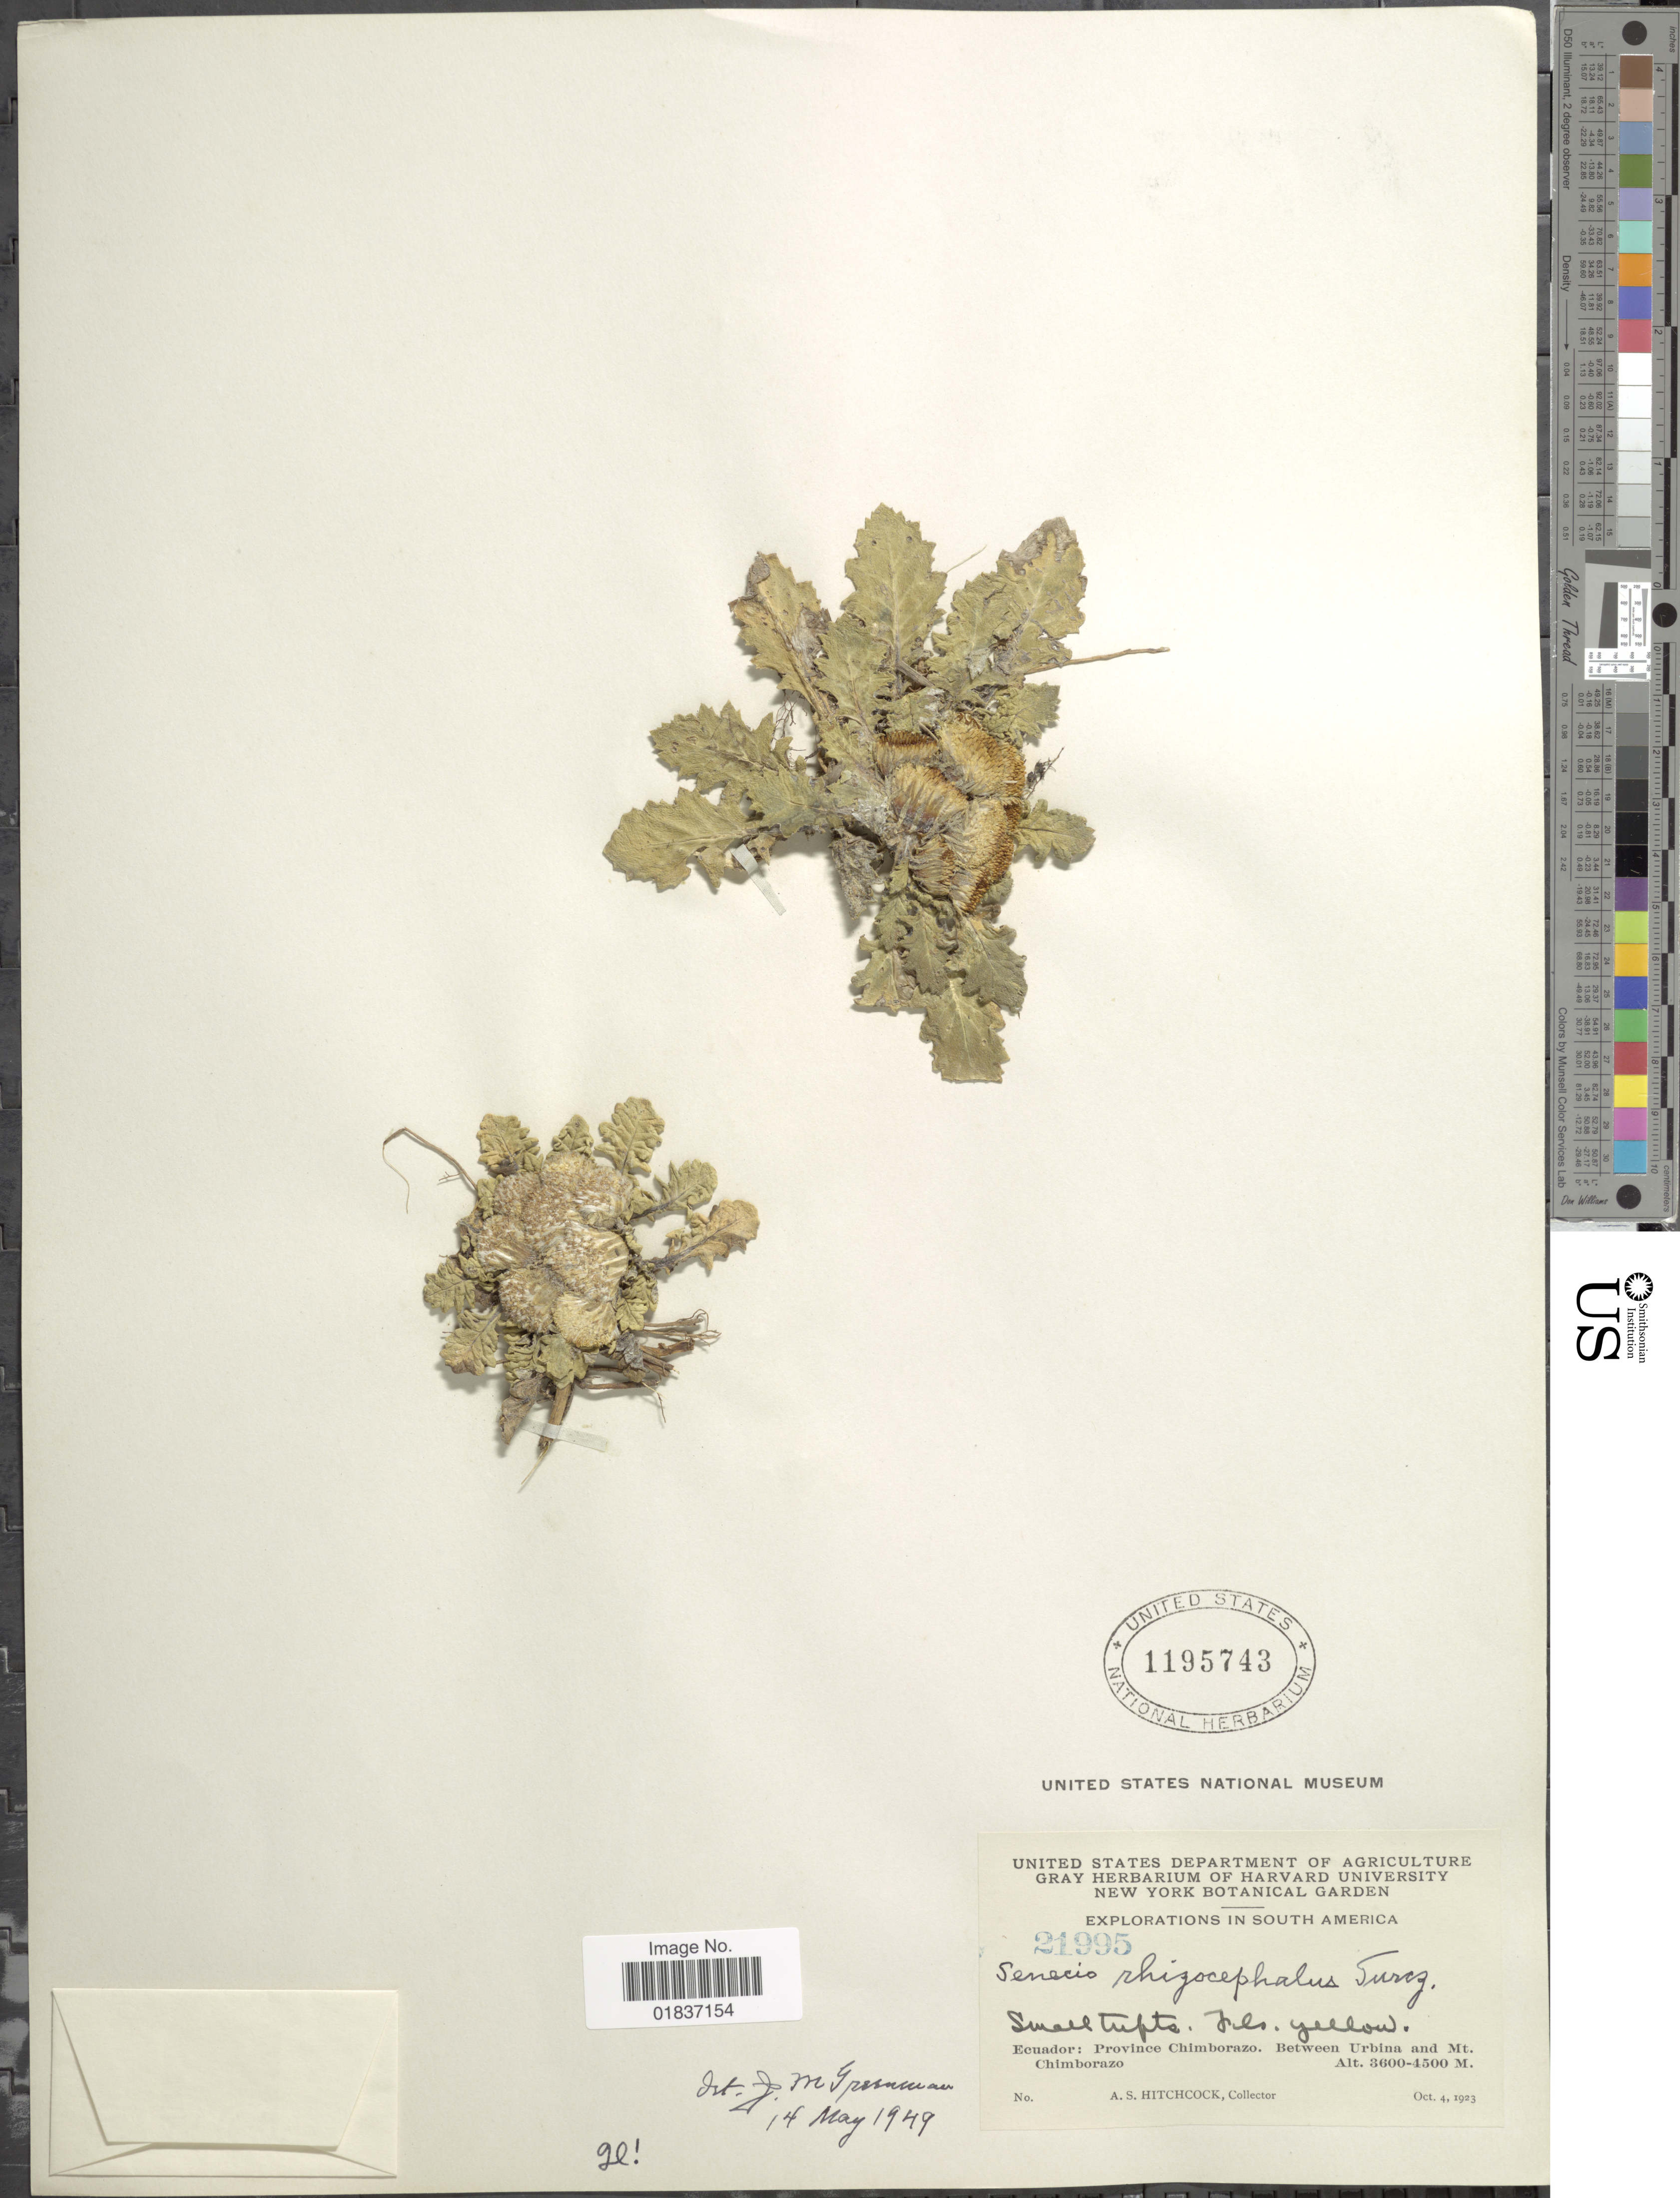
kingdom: Plantae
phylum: Tracheophyta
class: Magnoliopsida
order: Asterales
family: Asteraceae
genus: Senecio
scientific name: Senecio rhizocephalus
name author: Turcz.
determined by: Salomon, Luciana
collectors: A. S. Hitchcock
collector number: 21995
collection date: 1923-10-04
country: Ecuador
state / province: Chimborazo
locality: Province Chimborazo. Between Urbina and Mt. Chimborazo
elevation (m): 3600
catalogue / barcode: US 1195743